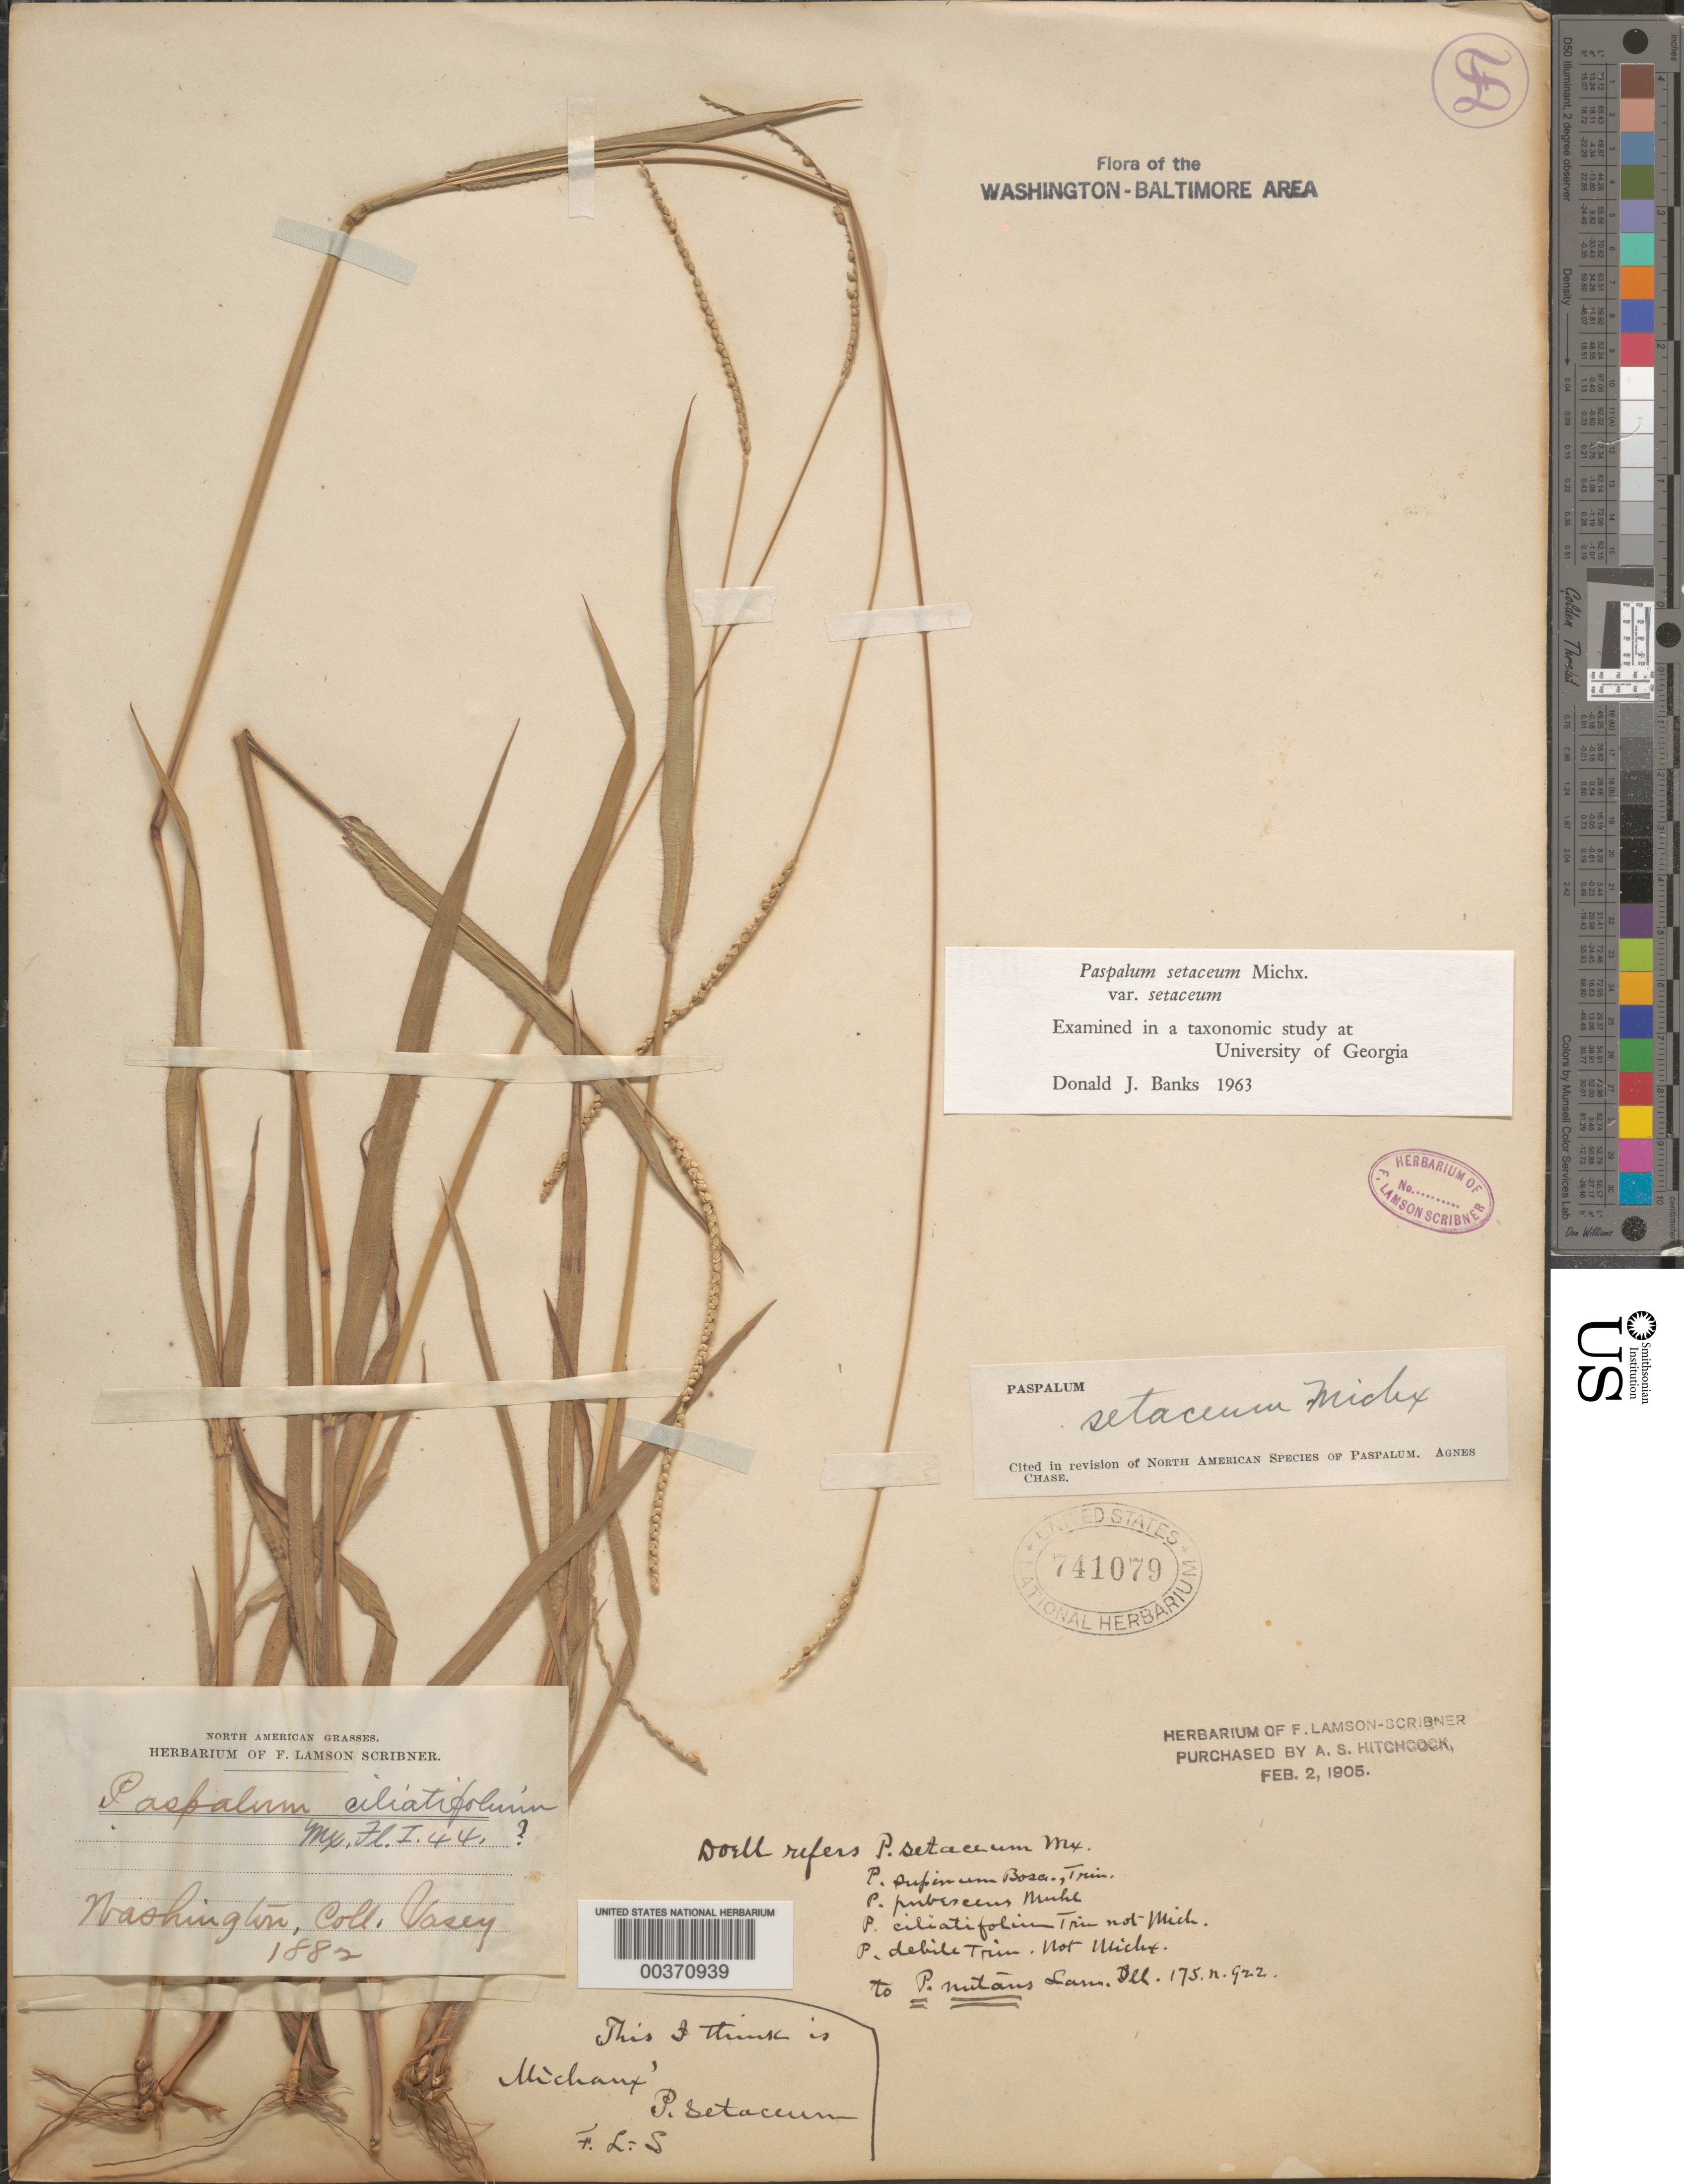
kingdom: Plantae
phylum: Tracheophyta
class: Liliopsida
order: Poales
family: Poaceae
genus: Paspalum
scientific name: Paspalum setaceum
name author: Michx.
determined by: Banks, D. J.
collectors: G. Vasey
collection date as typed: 1882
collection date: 1882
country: United States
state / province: District of Columbia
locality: Washington DC and vicinity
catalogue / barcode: US 741079